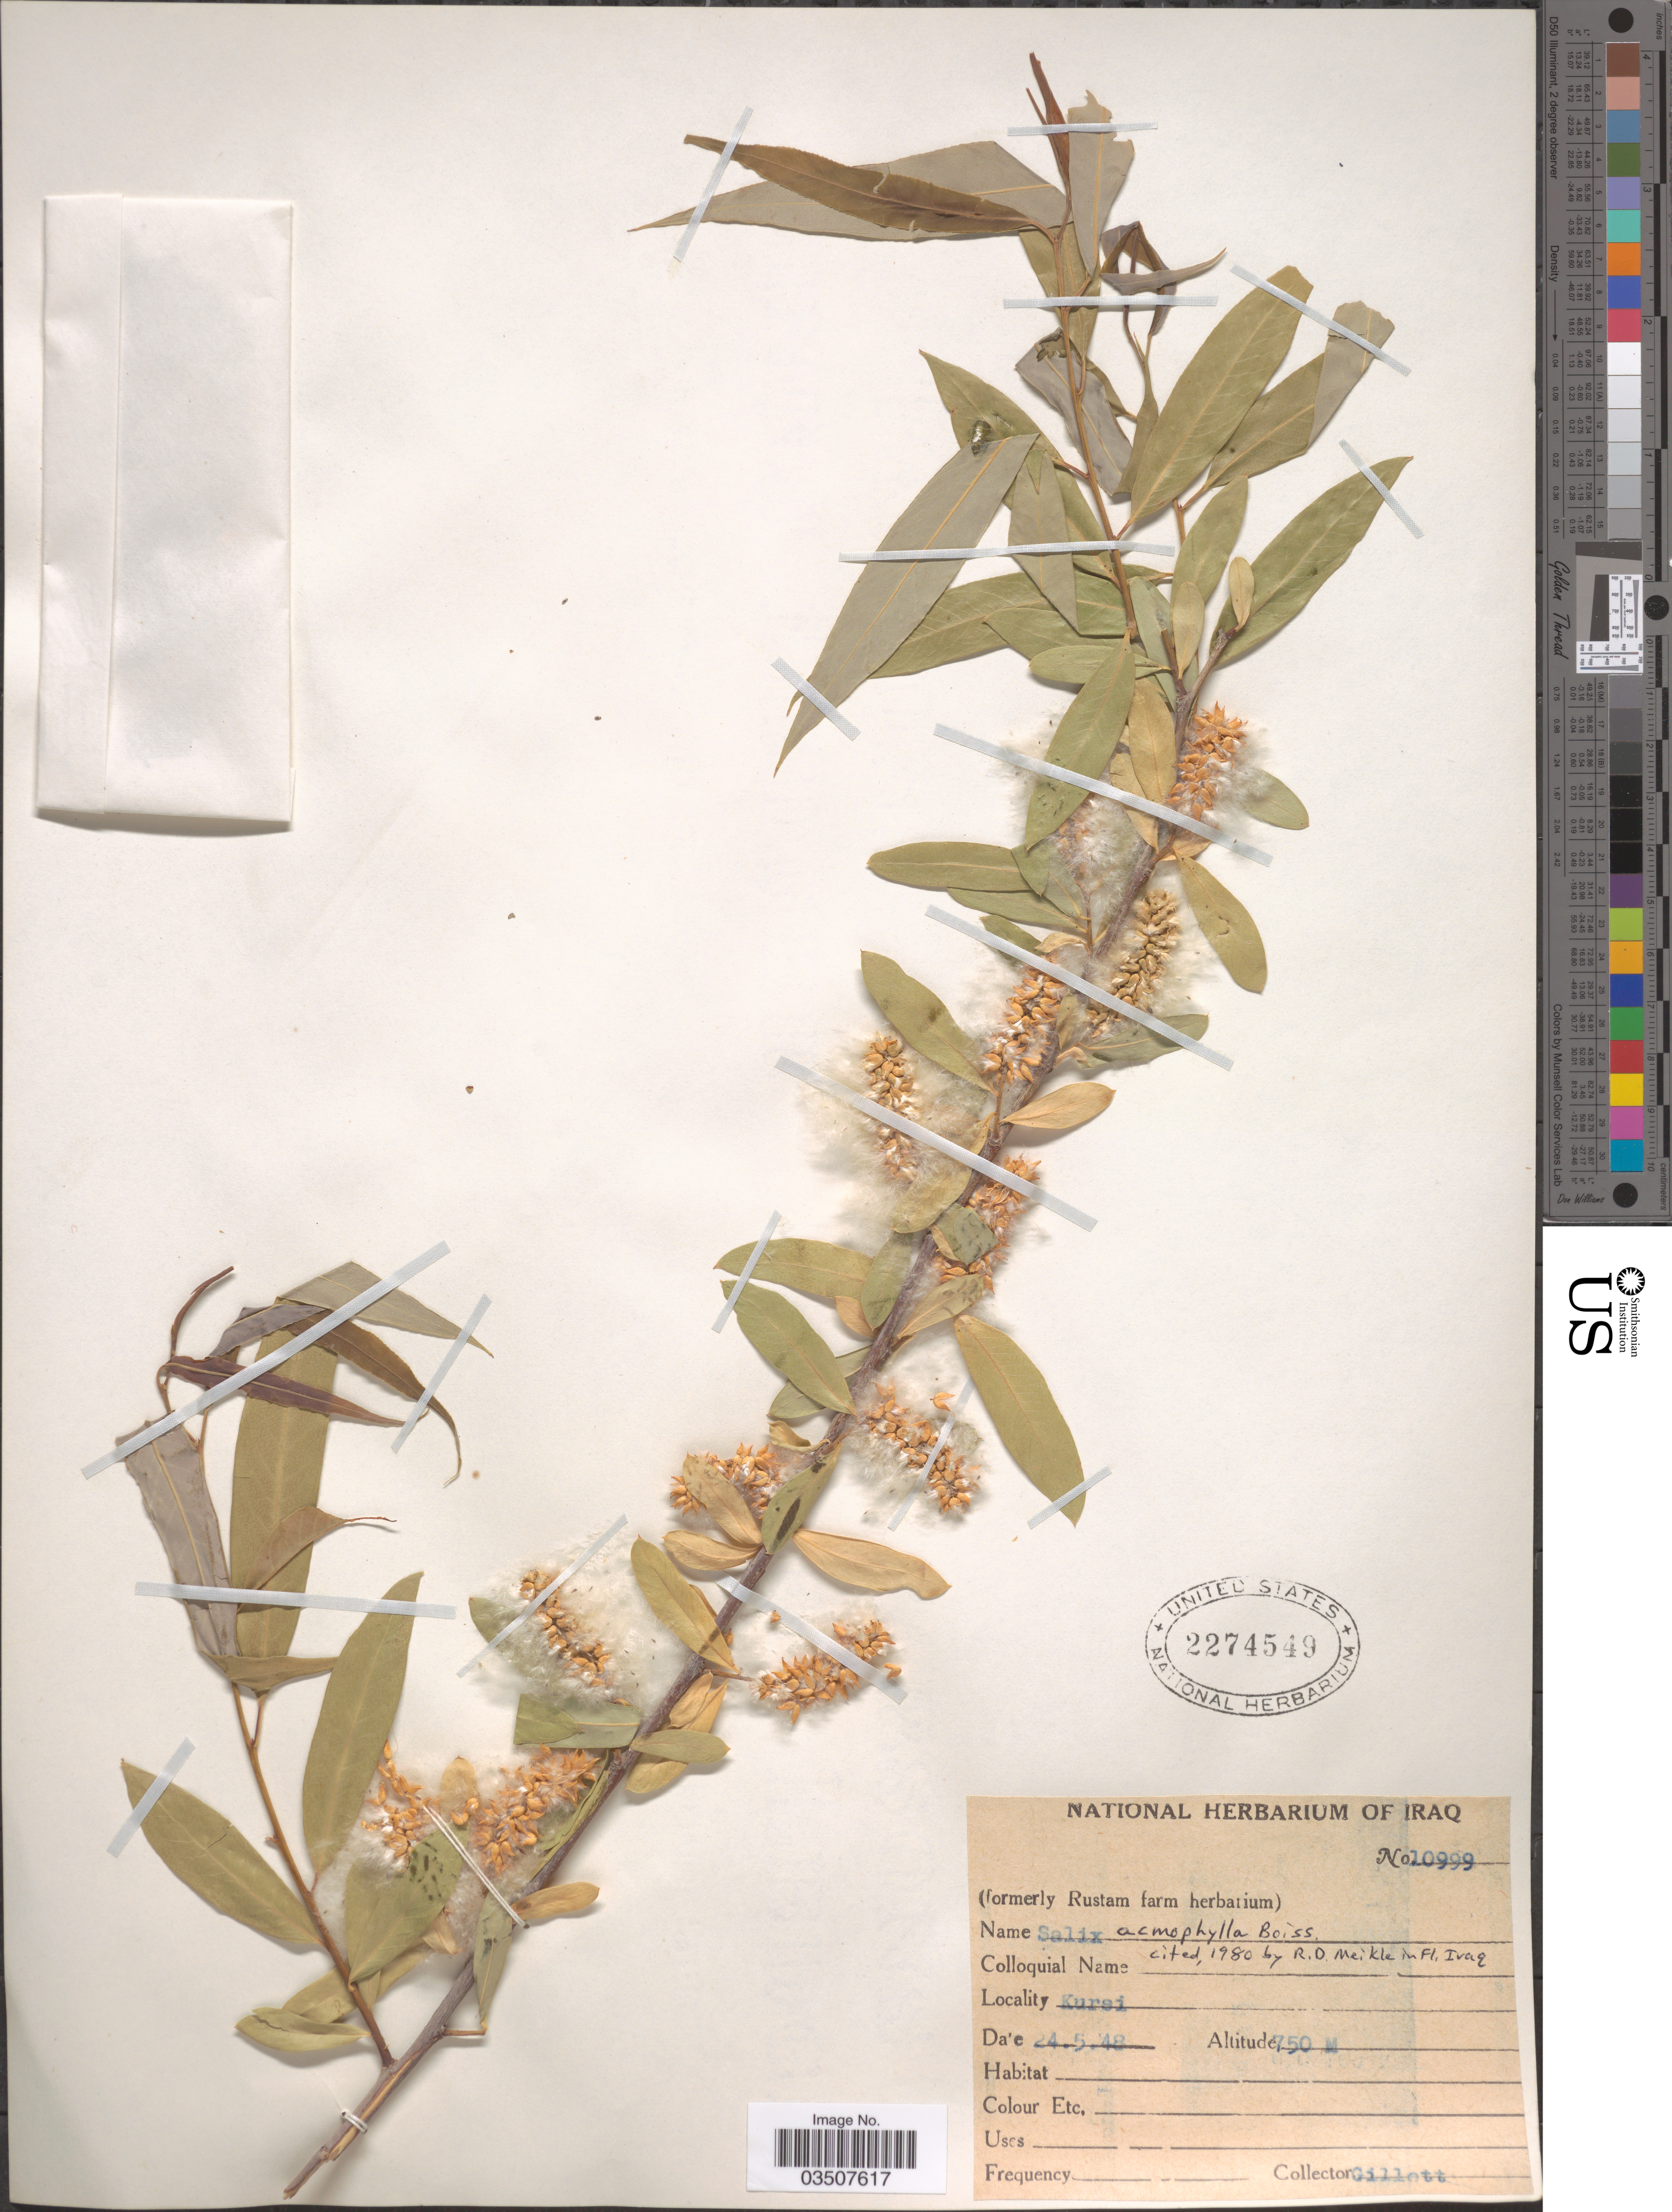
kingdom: Plantae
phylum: Tracheophyta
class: Magnoliopsida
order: Malpighiales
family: Salicaceae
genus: Salix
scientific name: Salix acmophylla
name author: Boiss.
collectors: Gillett, --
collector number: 10999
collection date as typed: Transcribed d/m/y: 24/5/48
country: Iraq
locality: Kursi.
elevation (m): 750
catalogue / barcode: US 2274549